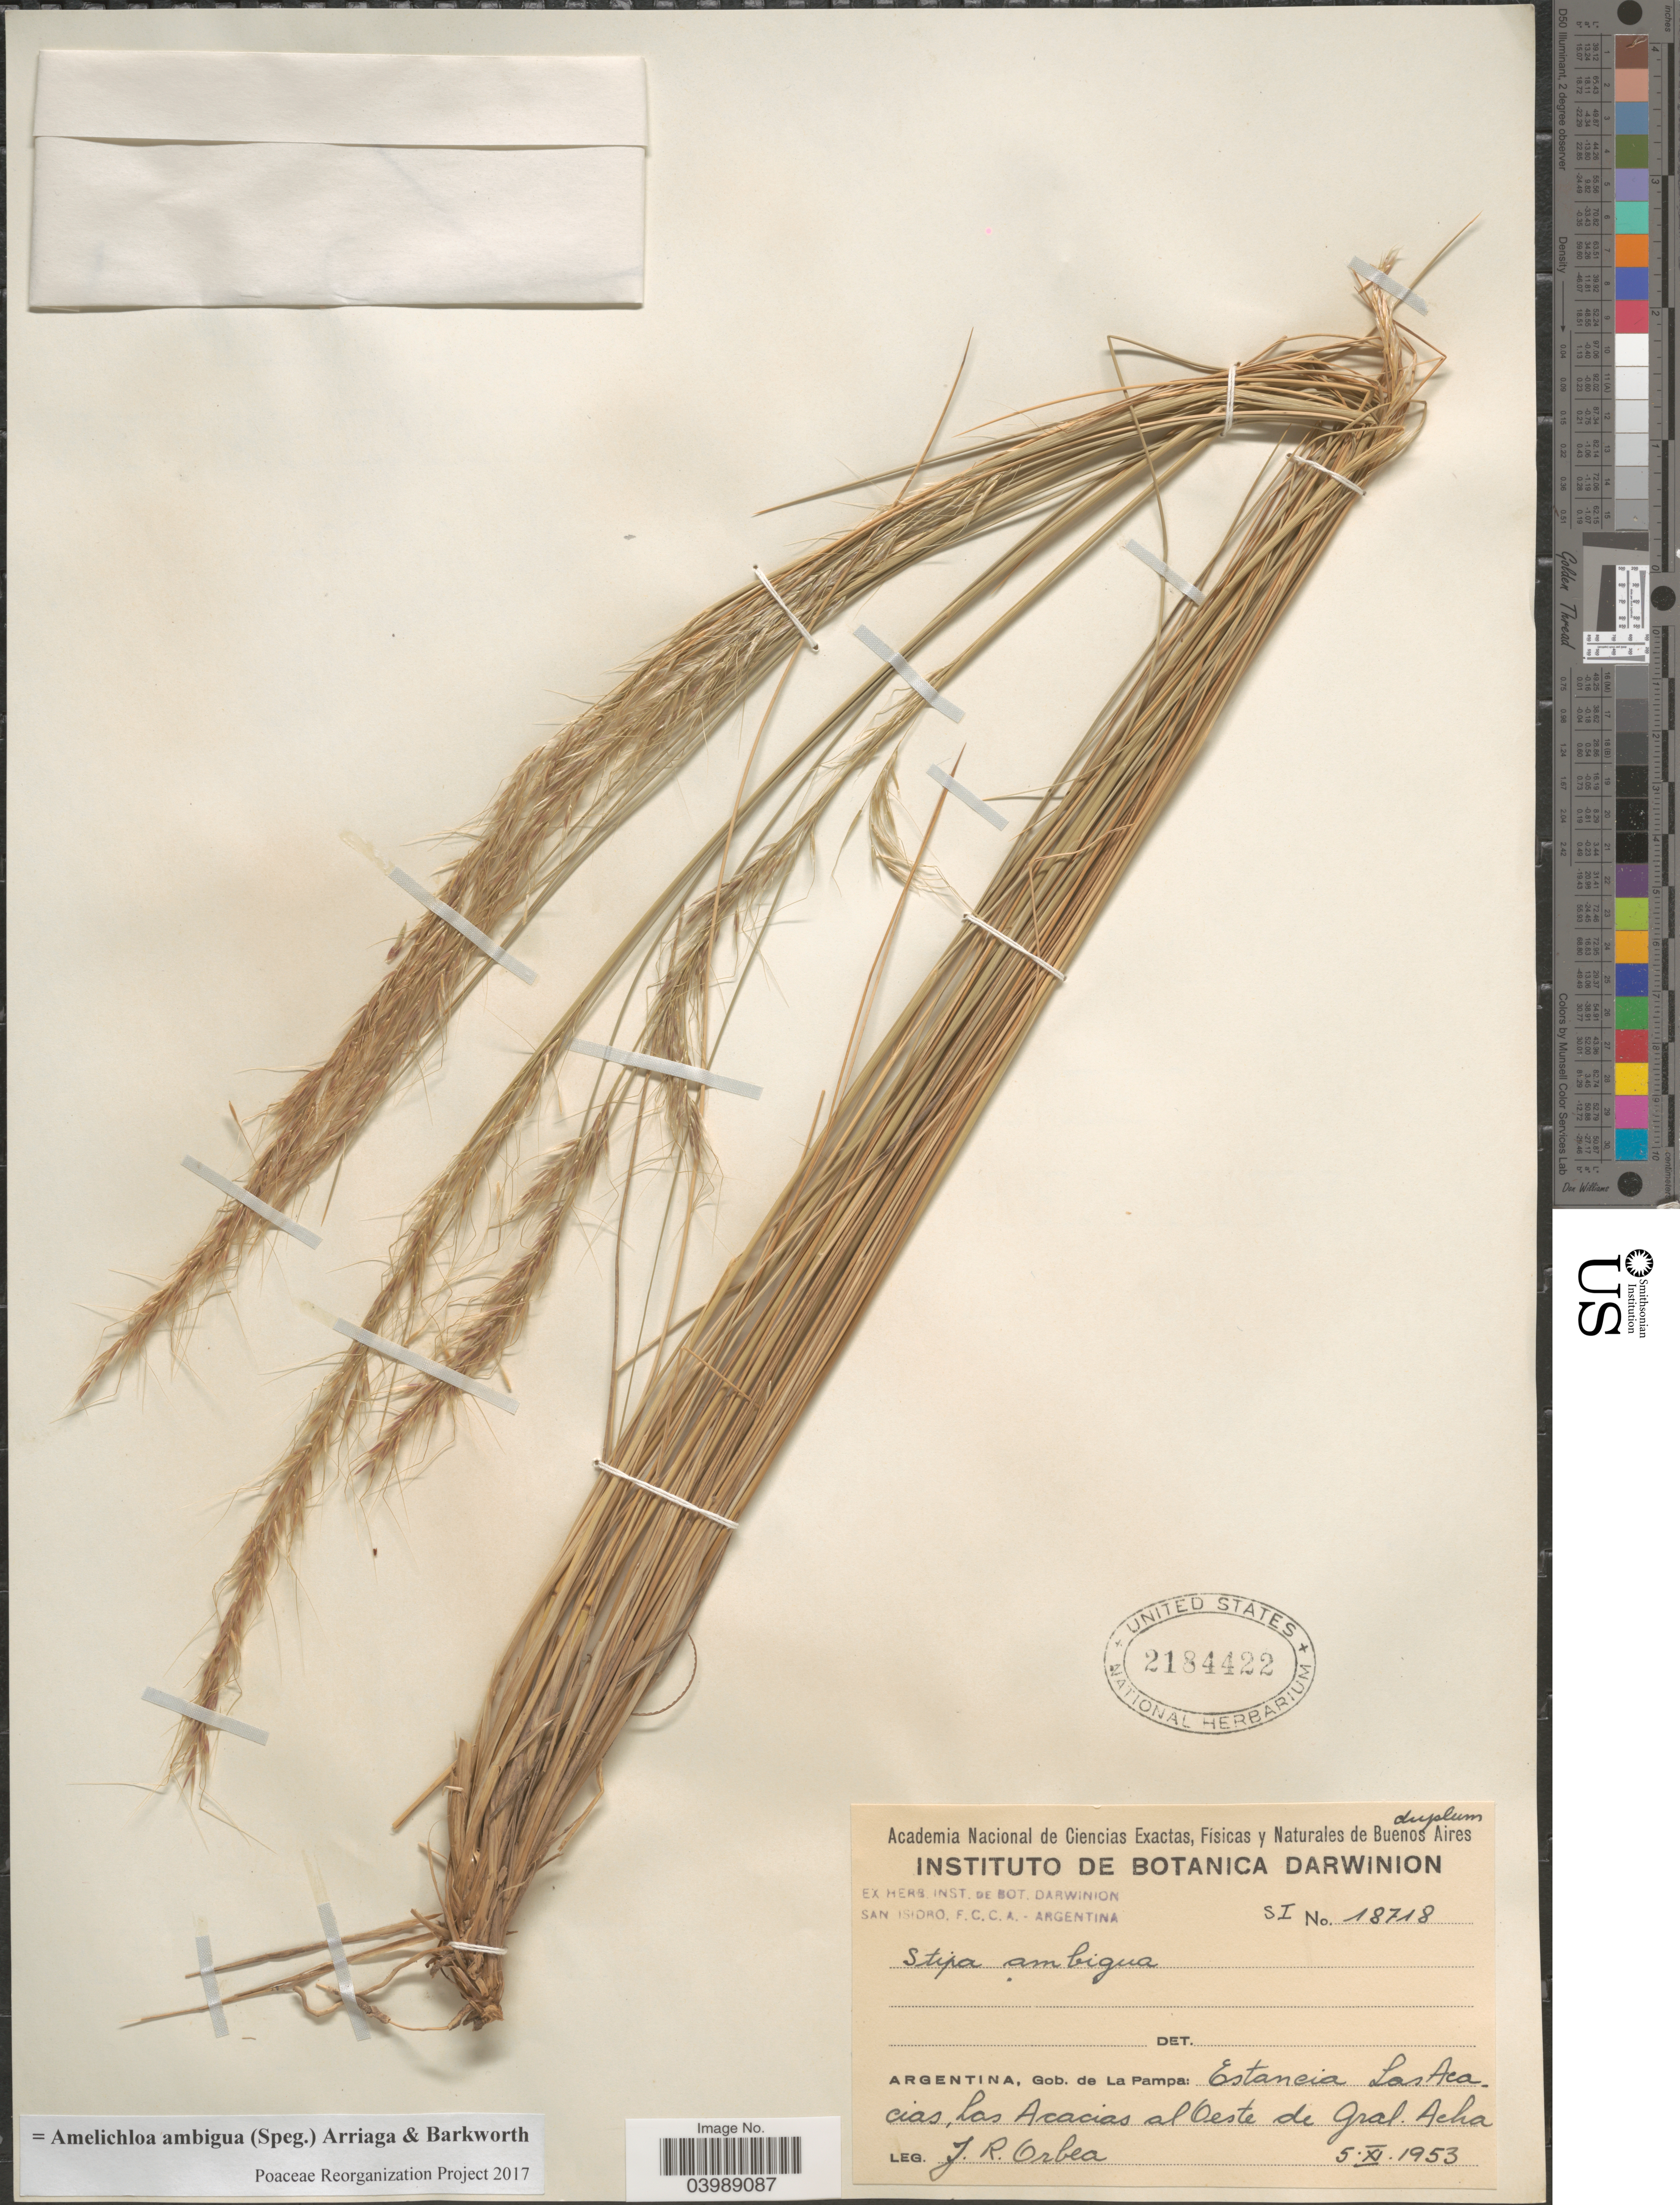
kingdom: Plantae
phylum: Tracheophyta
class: Liliopsida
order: Poales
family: Poaceae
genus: Amelichloa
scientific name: Amelichloa ambigua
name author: (Speg.) Arriaga & Barkworth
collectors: J. Orbea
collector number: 18718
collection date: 1953-11-05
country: Argentina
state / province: La Pampa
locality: Gob. de La Pampa: Estancia Las Acacias, Las Acacias al Oeste de Gral. Acha.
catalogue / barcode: US 2184422